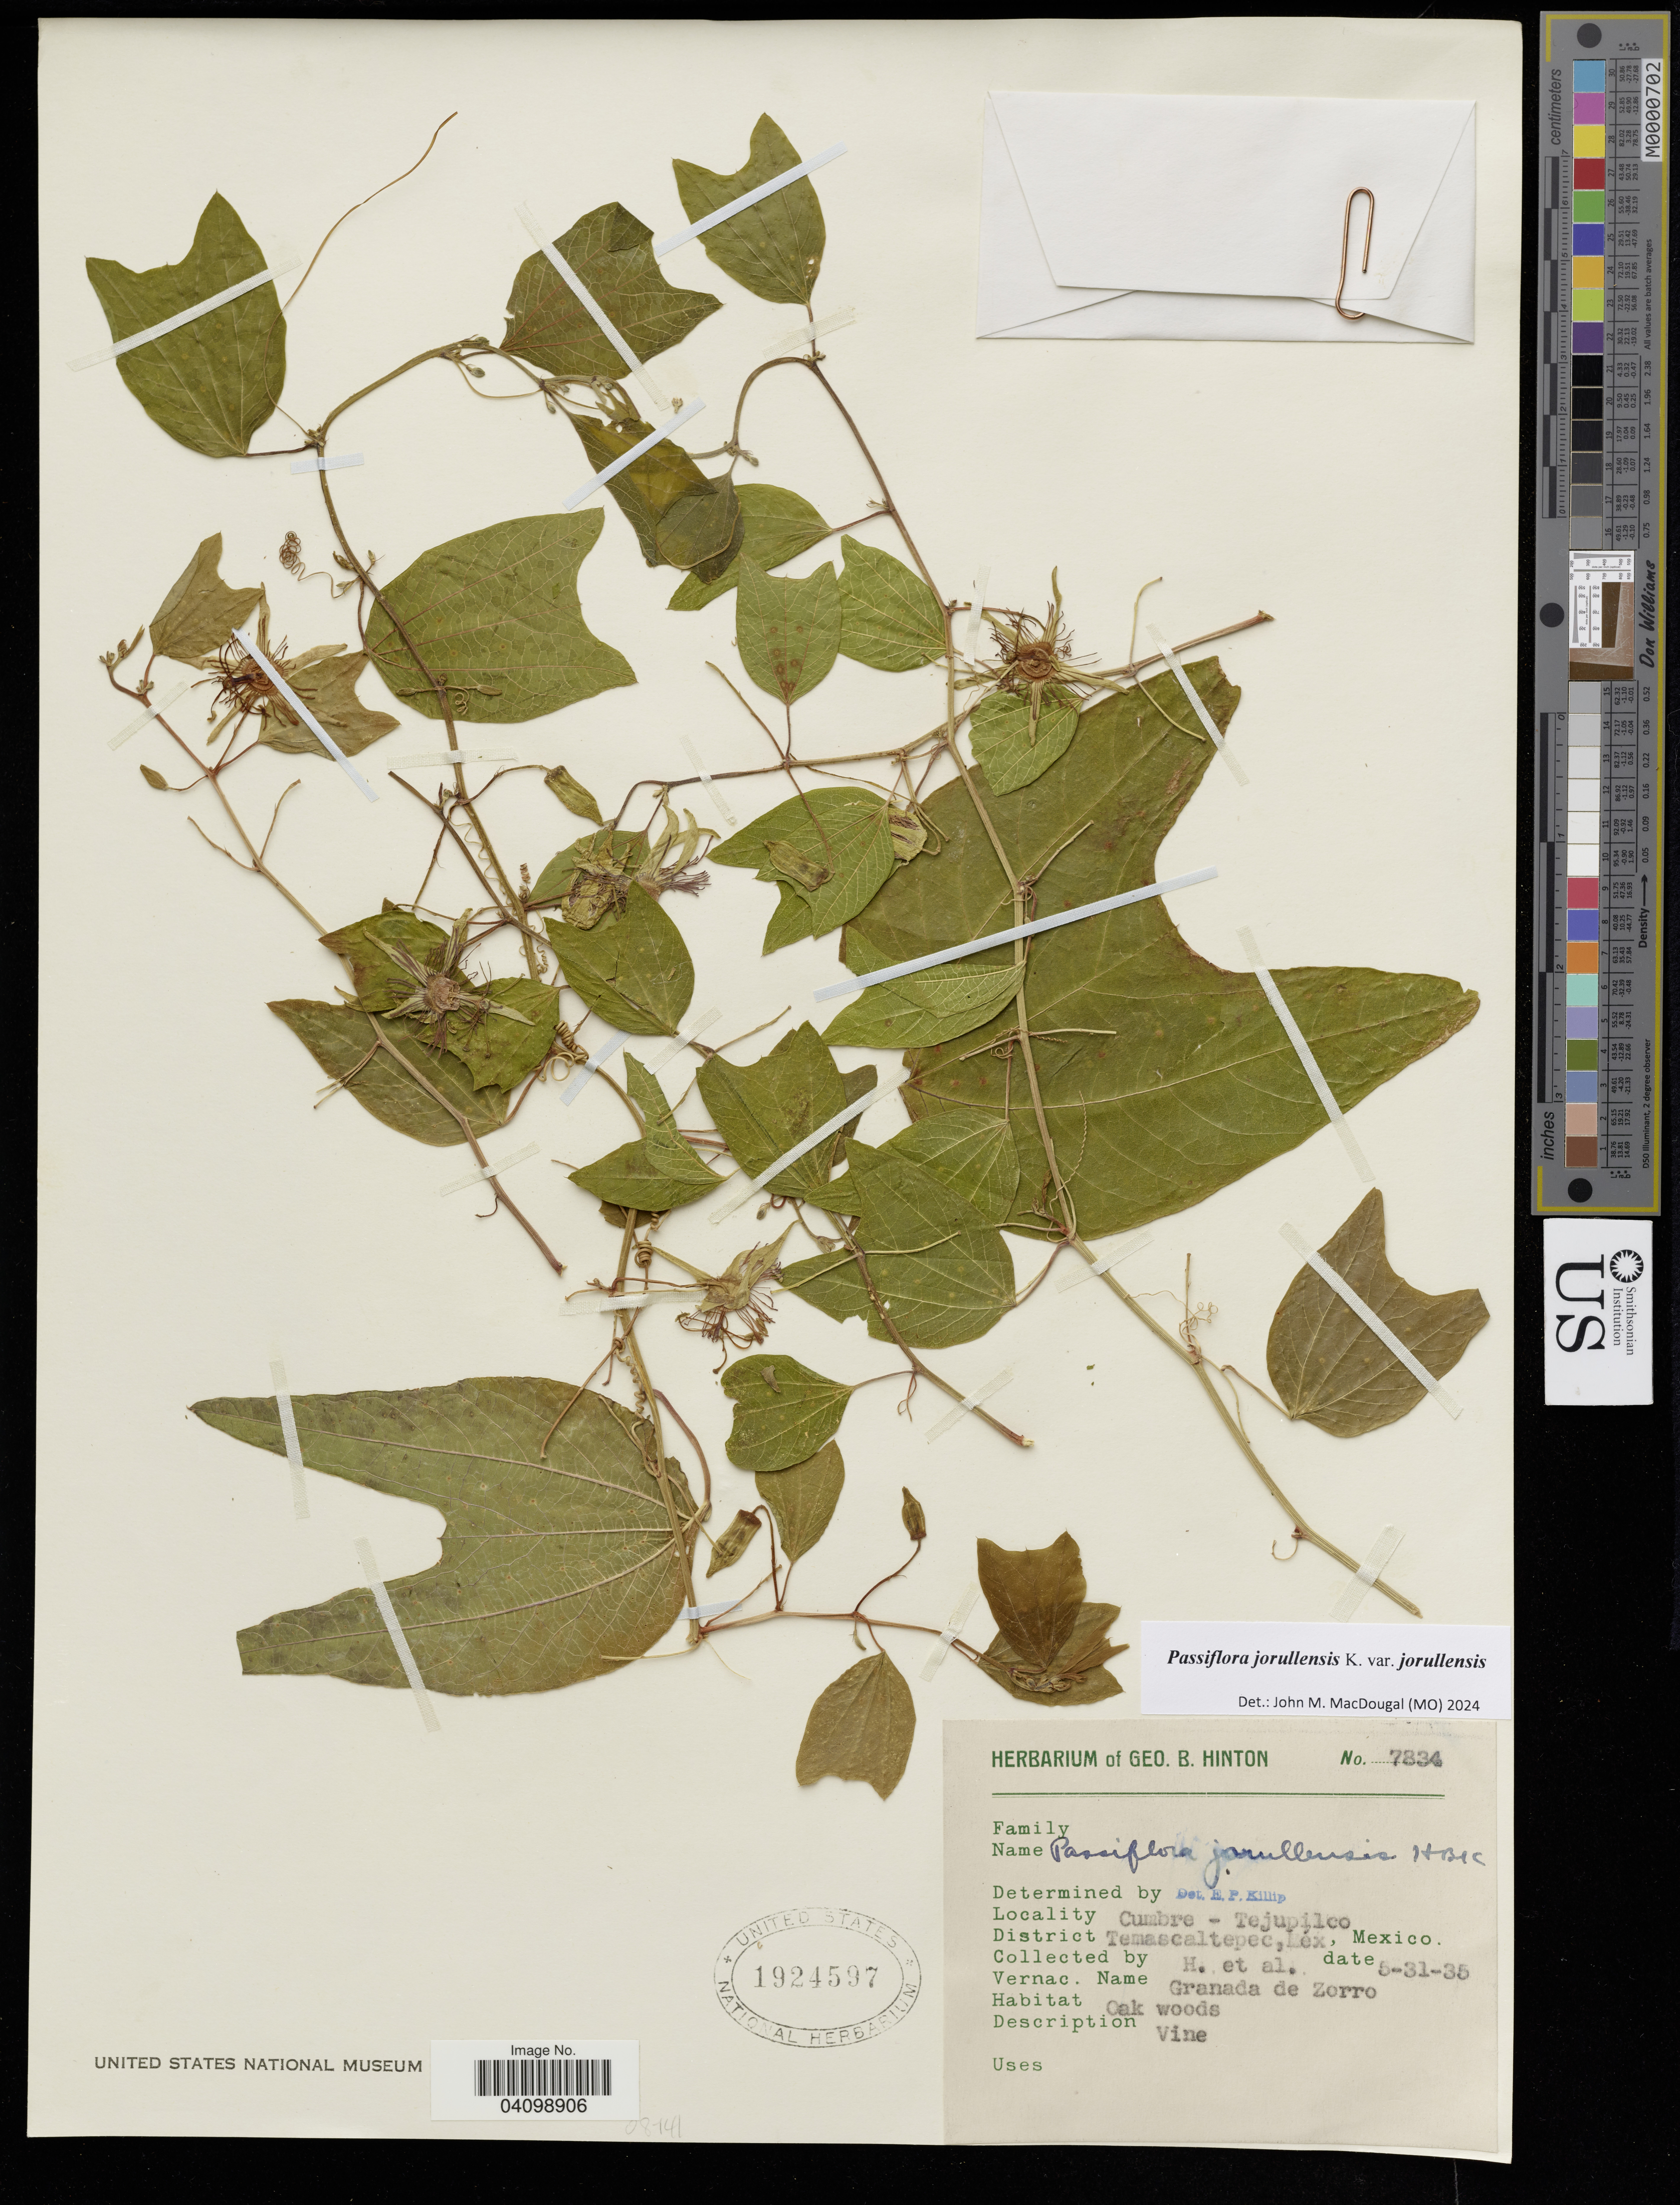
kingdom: Plantae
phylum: Tracheophyta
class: Magnoliopsida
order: Malpighiales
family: Passifloraceae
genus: Passiflora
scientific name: Passiflora jorullensis var. jorullensis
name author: Kunth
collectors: G. B. Hinton & et al.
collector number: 7834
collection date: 1935-05-31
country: Mexico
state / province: México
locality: Cumbre - Tejupilco. Temascaltepec.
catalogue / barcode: US 1924597